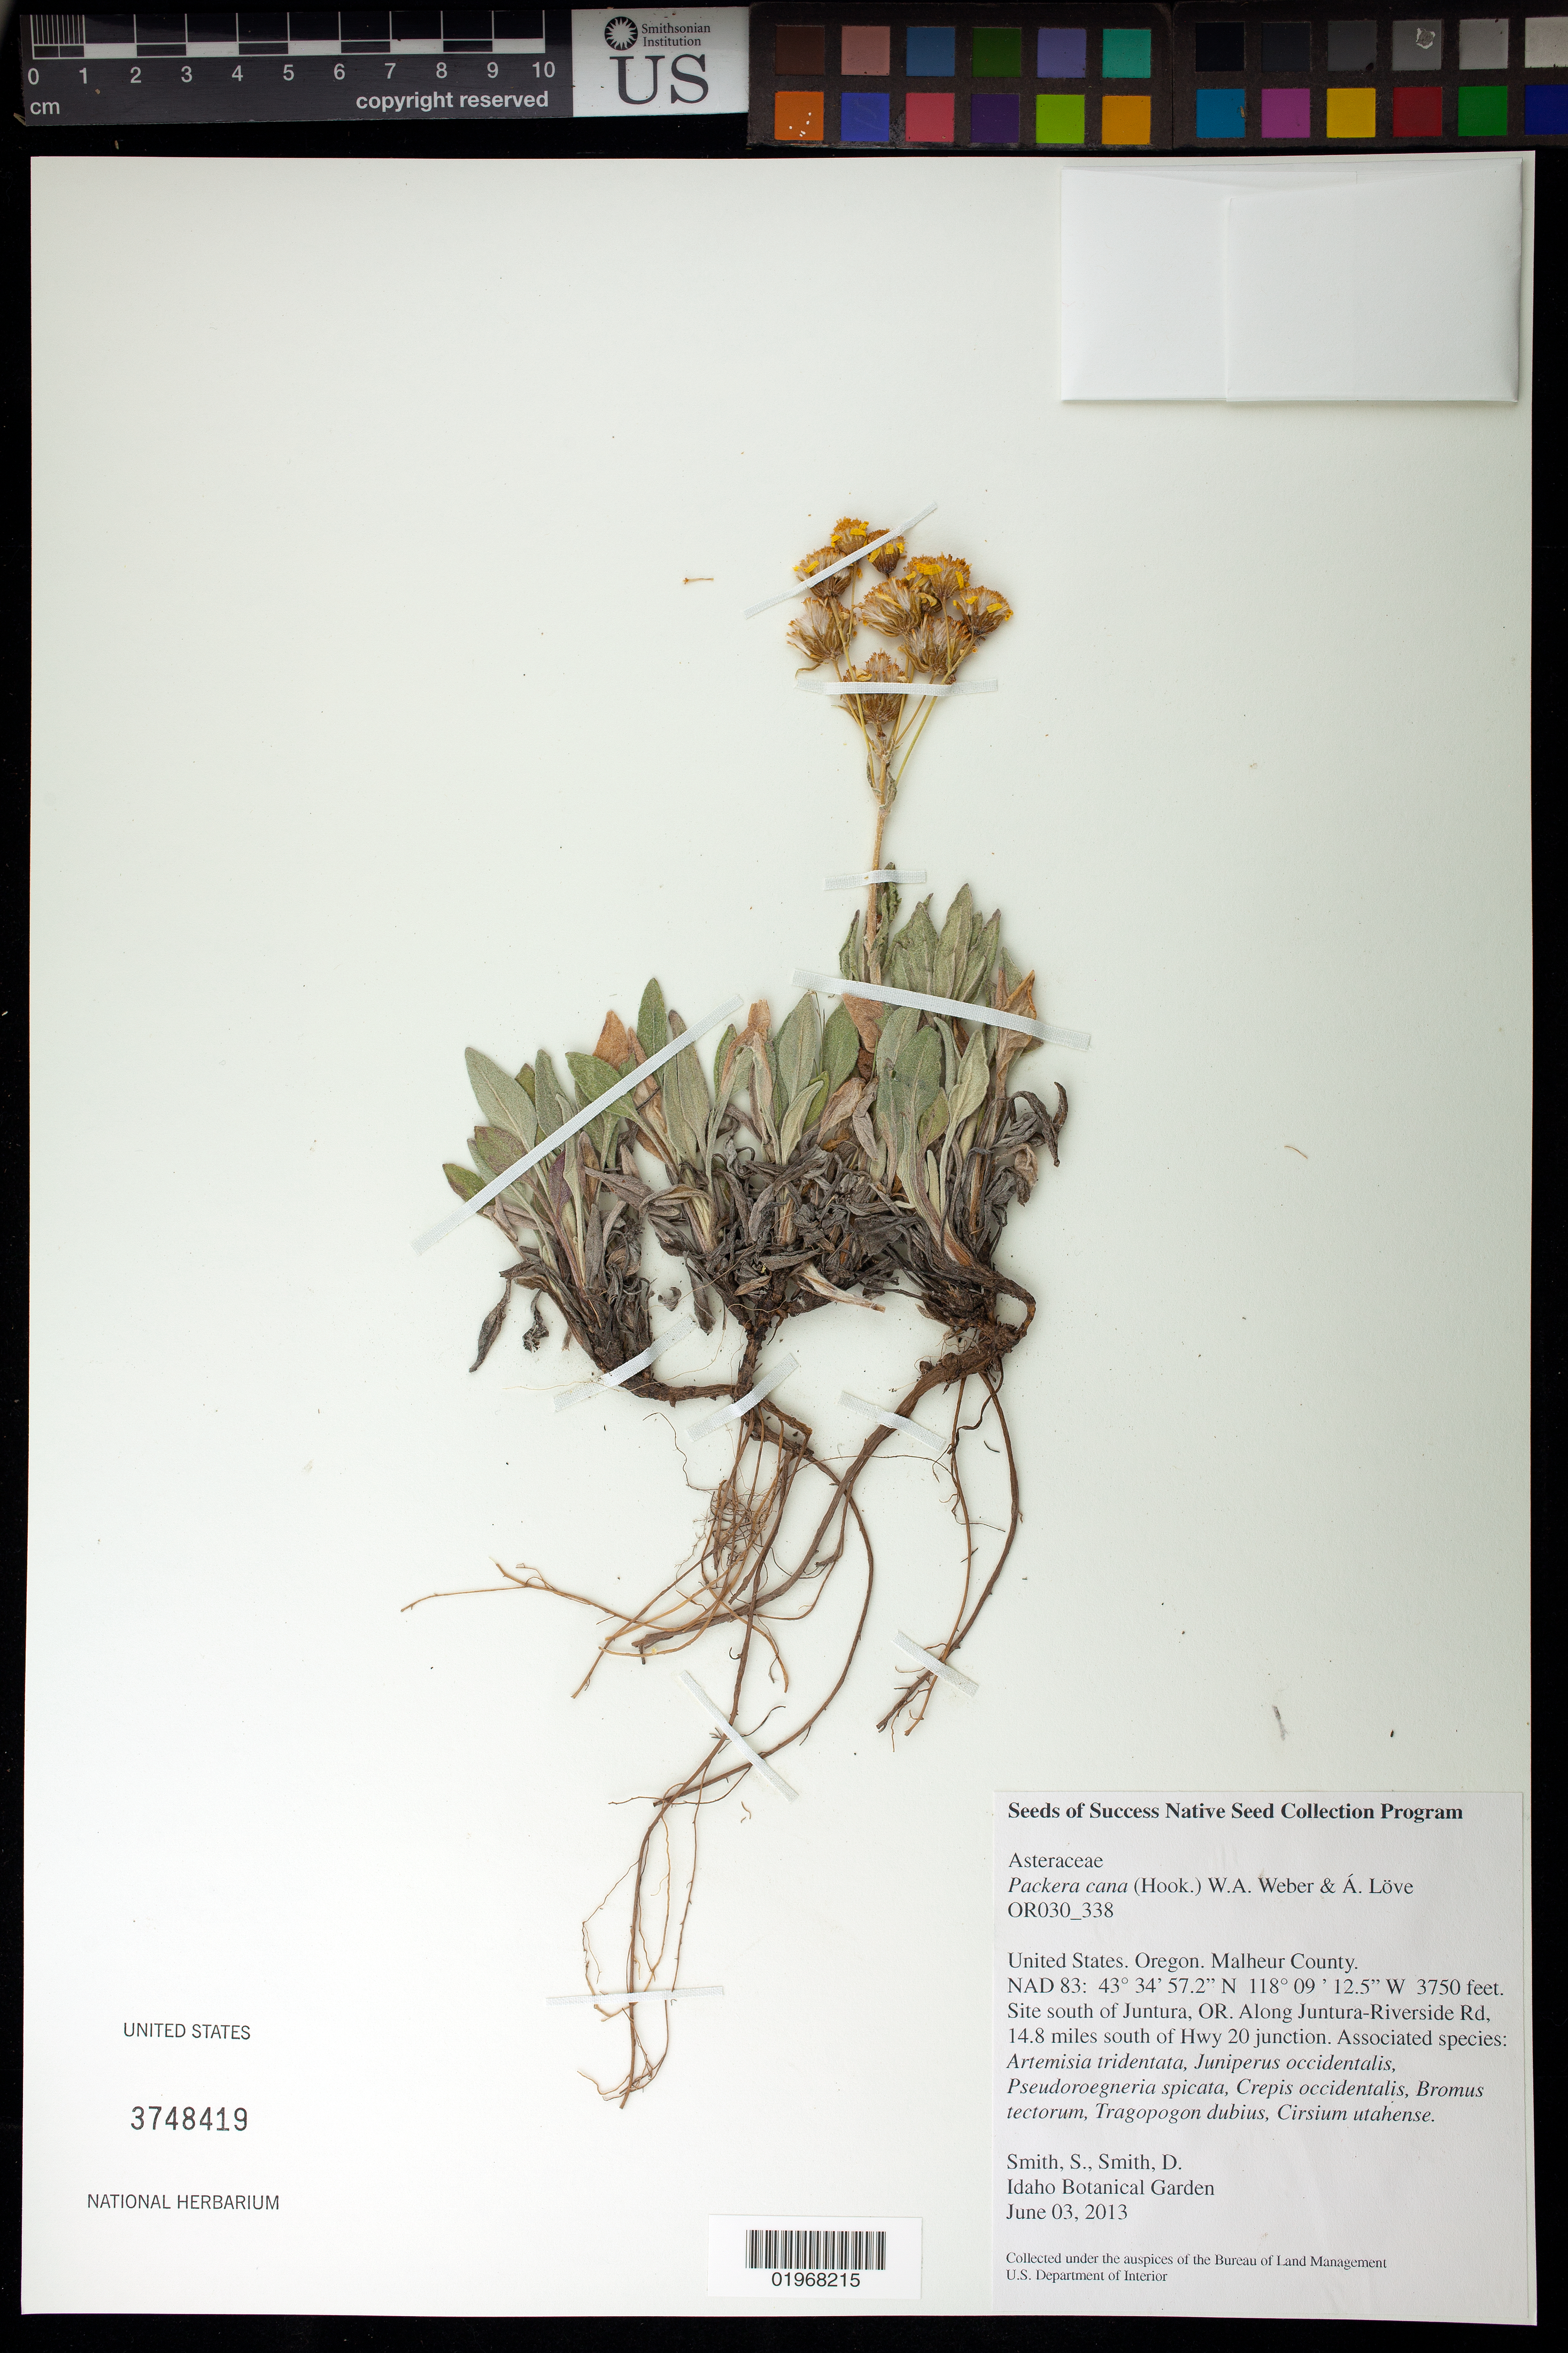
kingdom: Plantae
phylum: Tracheophyta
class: Magnoliopsida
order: Asterales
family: Asteraceae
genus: Packera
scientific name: Packera cana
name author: (Hook.) W.A. Weber & Á. Löve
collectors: S. Smith & D. Smith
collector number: OR030-338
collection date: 2013-06-03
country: United States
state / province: Oregon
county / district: Malheur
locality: S of Juntura, along Juntura-Riverside Rd, 14.8 mi. S of Hwy 20 jct.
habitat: With Bromus tectorum, Juniperus occidentalis, Crepis occidentalis, ect.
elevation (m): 1143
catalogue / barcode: US 3748419